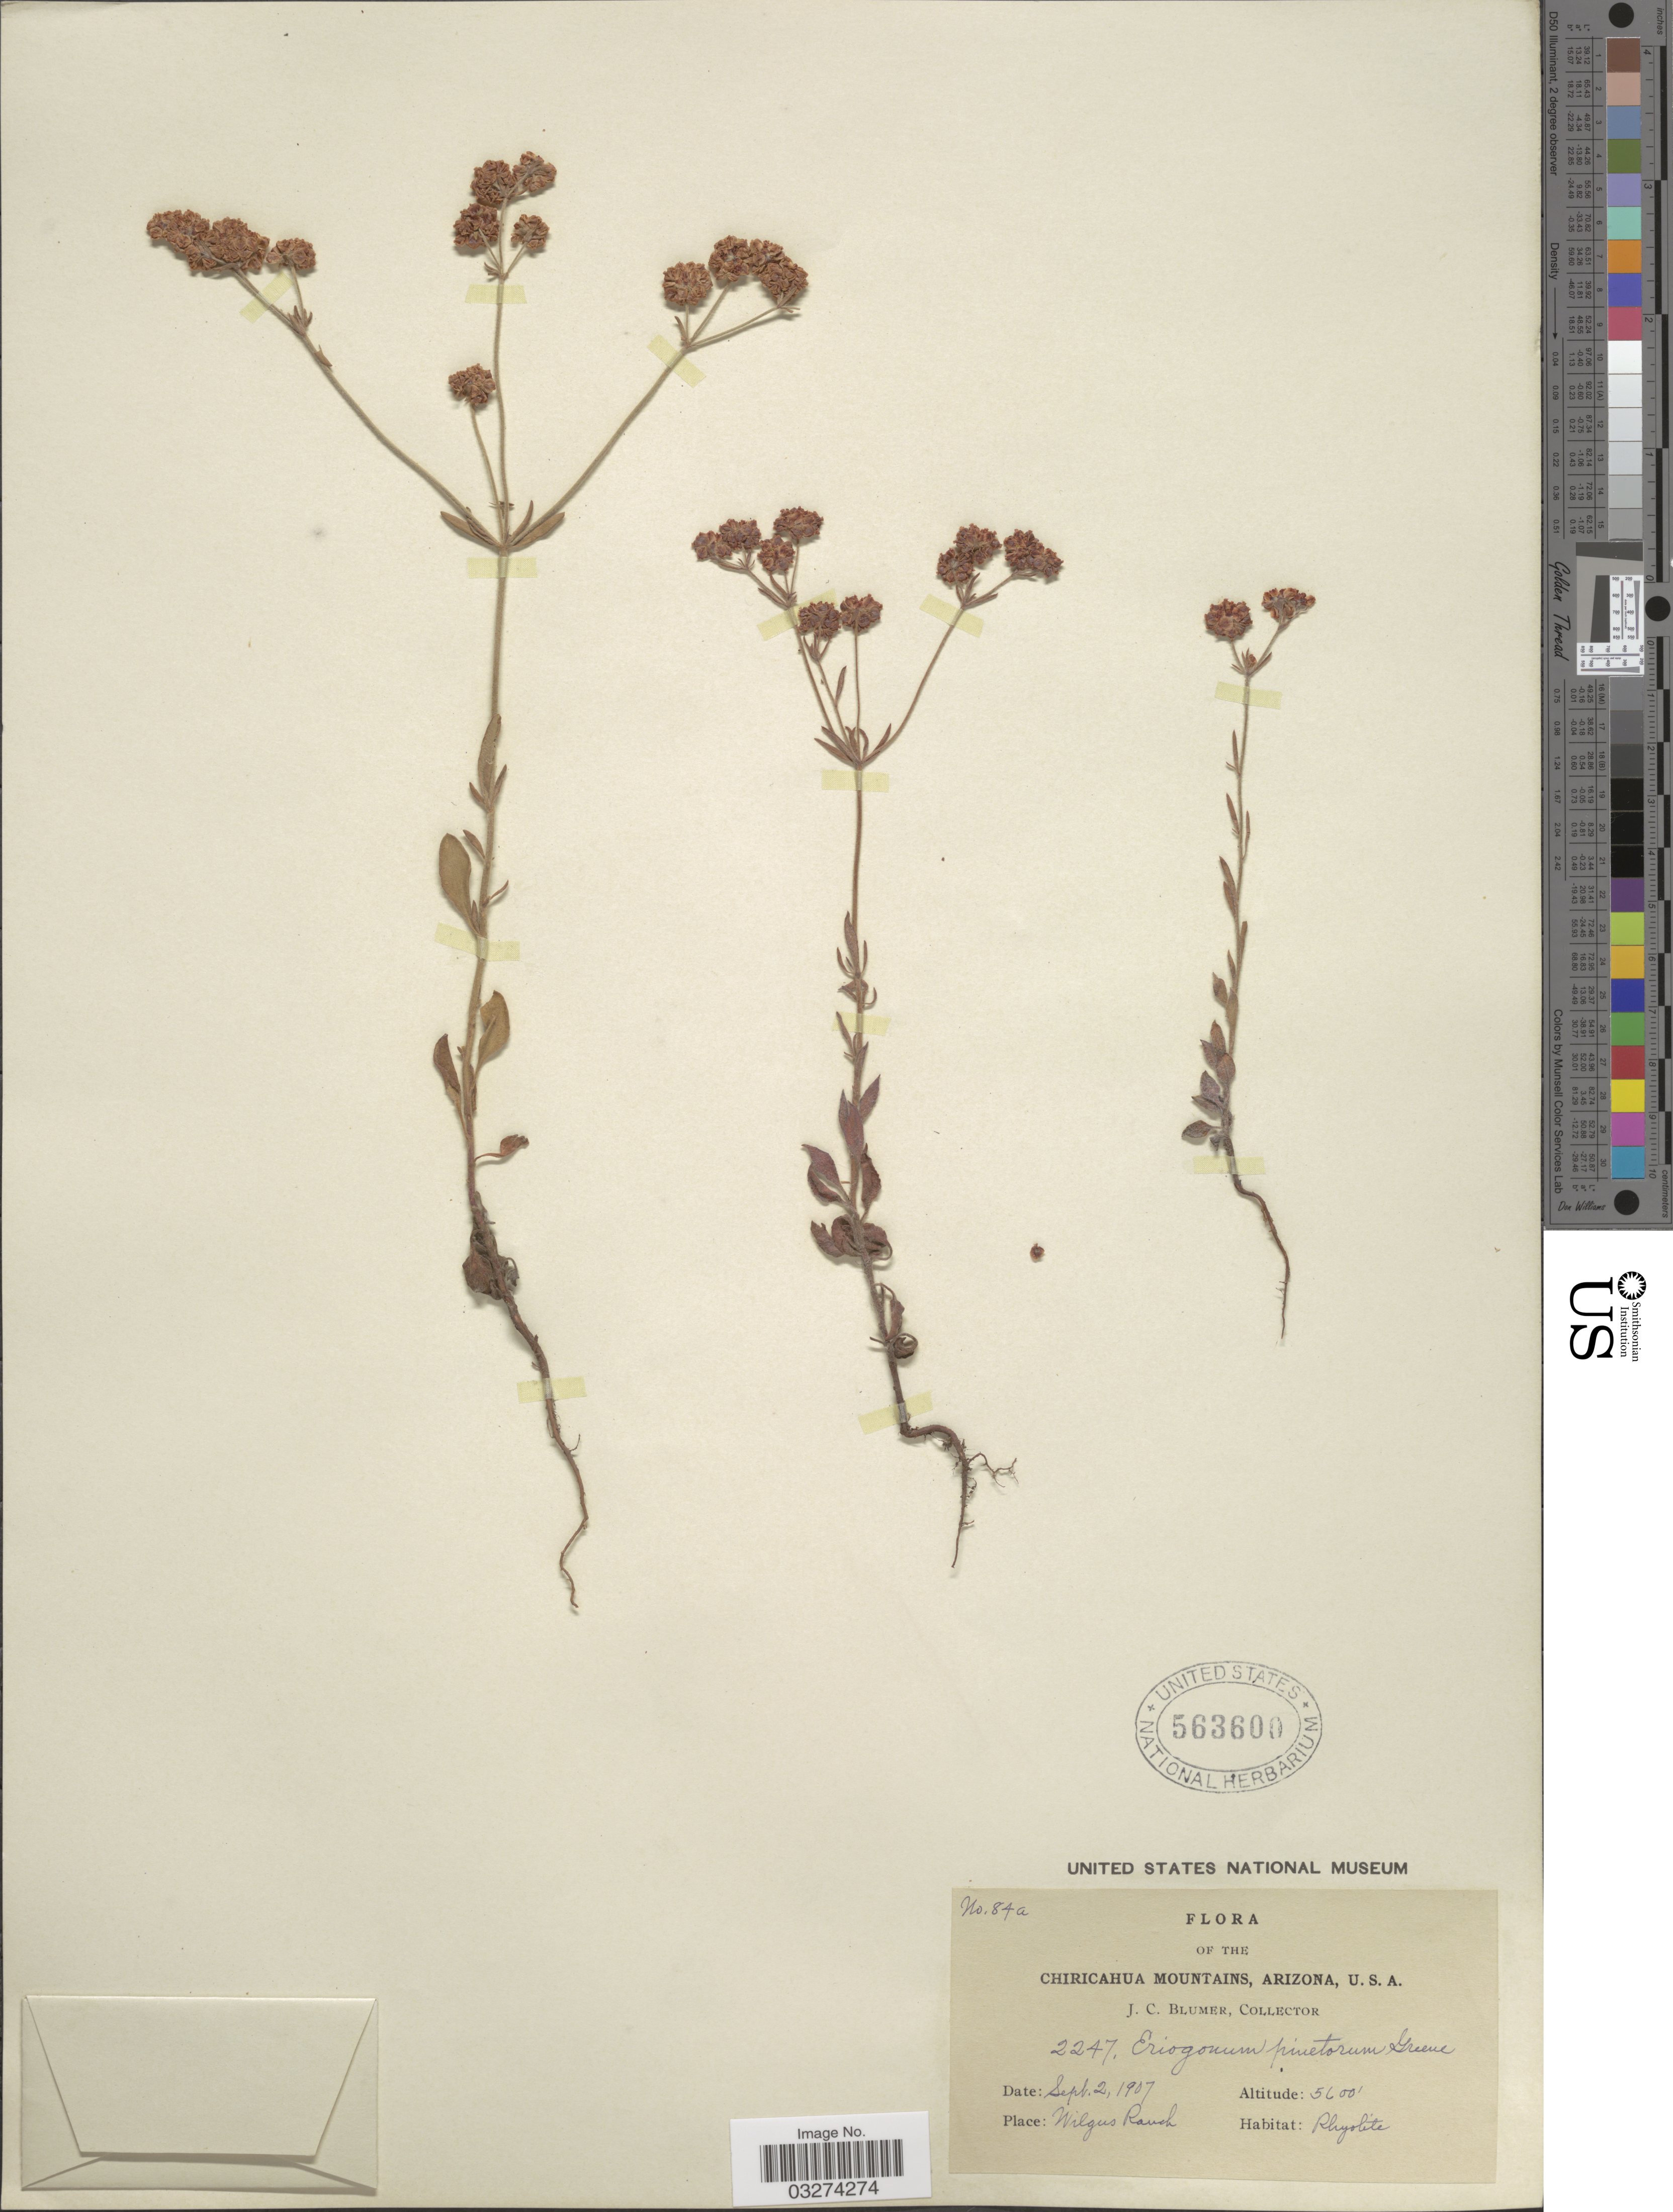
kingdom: Plantae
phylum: Tracheophyta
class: Magnoliopsida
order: Caryophyllales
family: Polygonaceae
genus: Eriogonum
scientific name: Eriogonum abertianum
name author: Torr.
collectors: J. C. Blumer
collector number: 84a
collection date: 1907-09-02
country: United States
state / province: Arizona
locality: The Chiricahua Mountains. Wilgus Ranch.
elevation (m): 1707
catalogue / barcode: US 563600